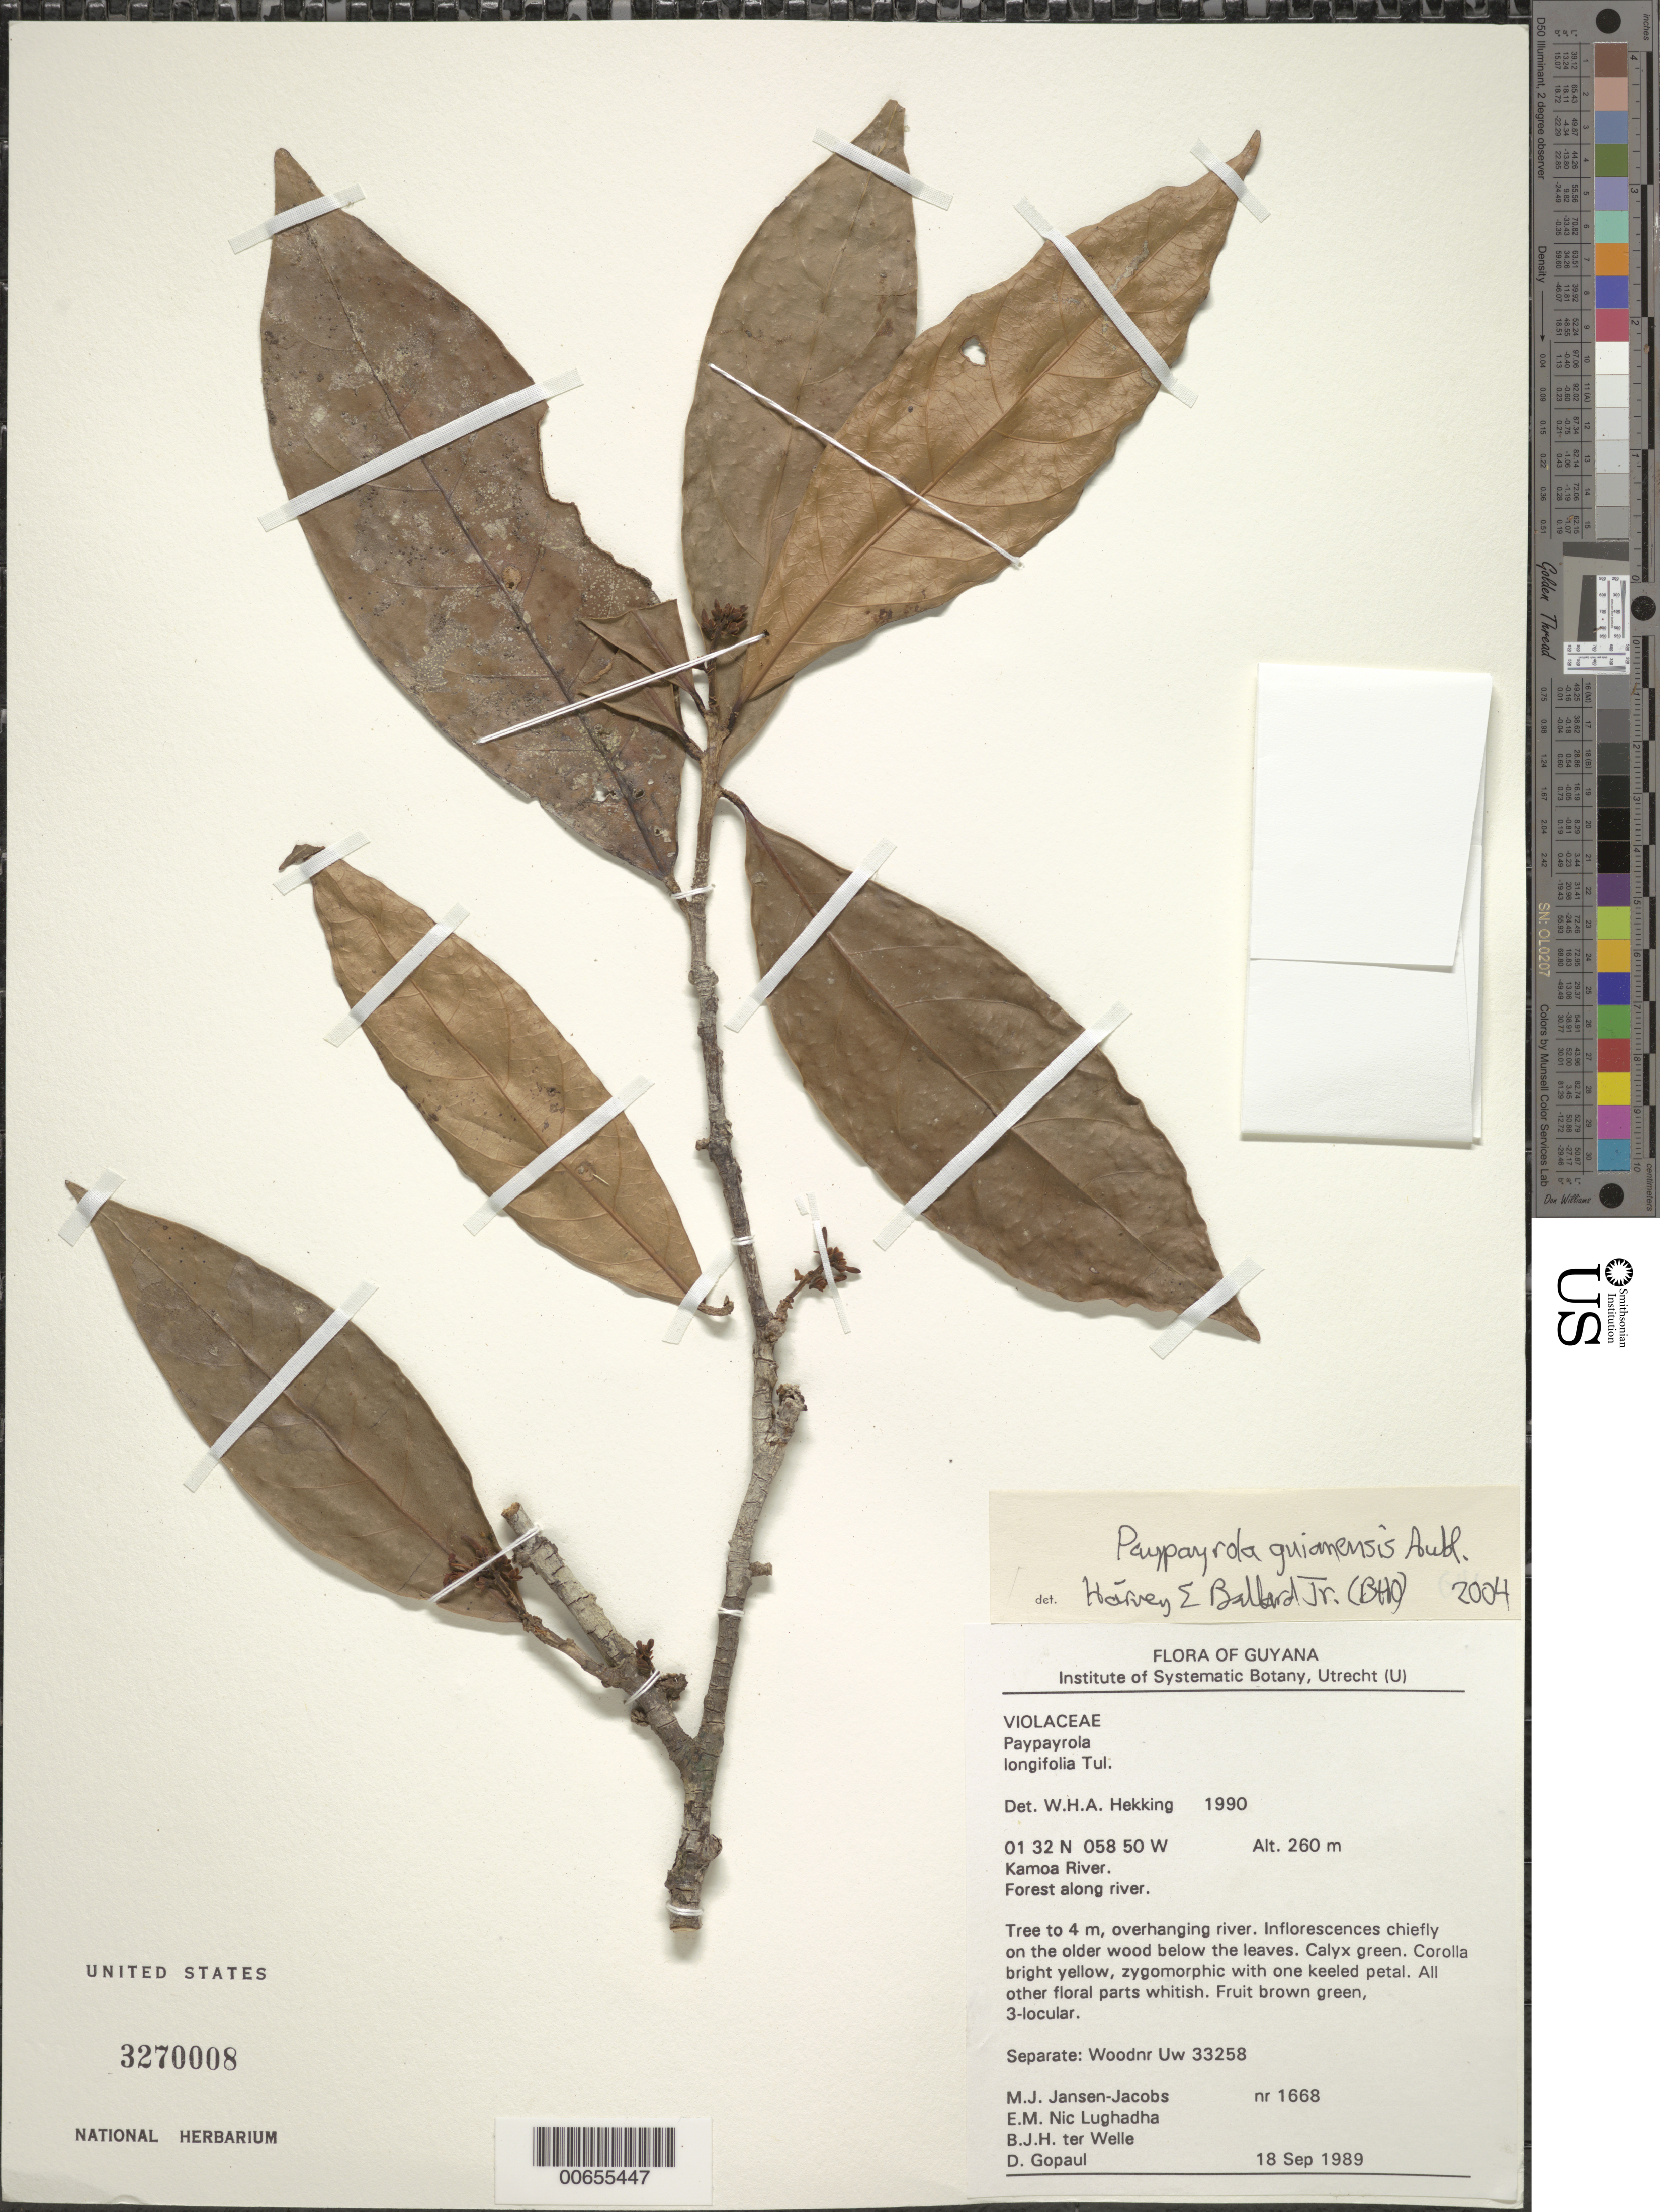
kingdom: Plantae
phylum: Tracheophyta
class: Magnoliopsida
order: Malpighiales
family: Violaceae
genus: Paypayrola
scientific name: Paypayrola guianensis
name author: Aubl.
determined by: Ballard, Harvey E.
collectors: M. J. Jansen-Jacobs, E. Nic Lughadha, B. Welle & D. Gopaul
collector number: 1668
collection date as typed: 18-Sep-89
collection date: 1989-09-18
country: Guyana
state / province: U. Takutu-U. Essequibo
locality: Kamoa River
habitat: Forest along river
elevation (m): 260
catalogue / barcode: US 3270008